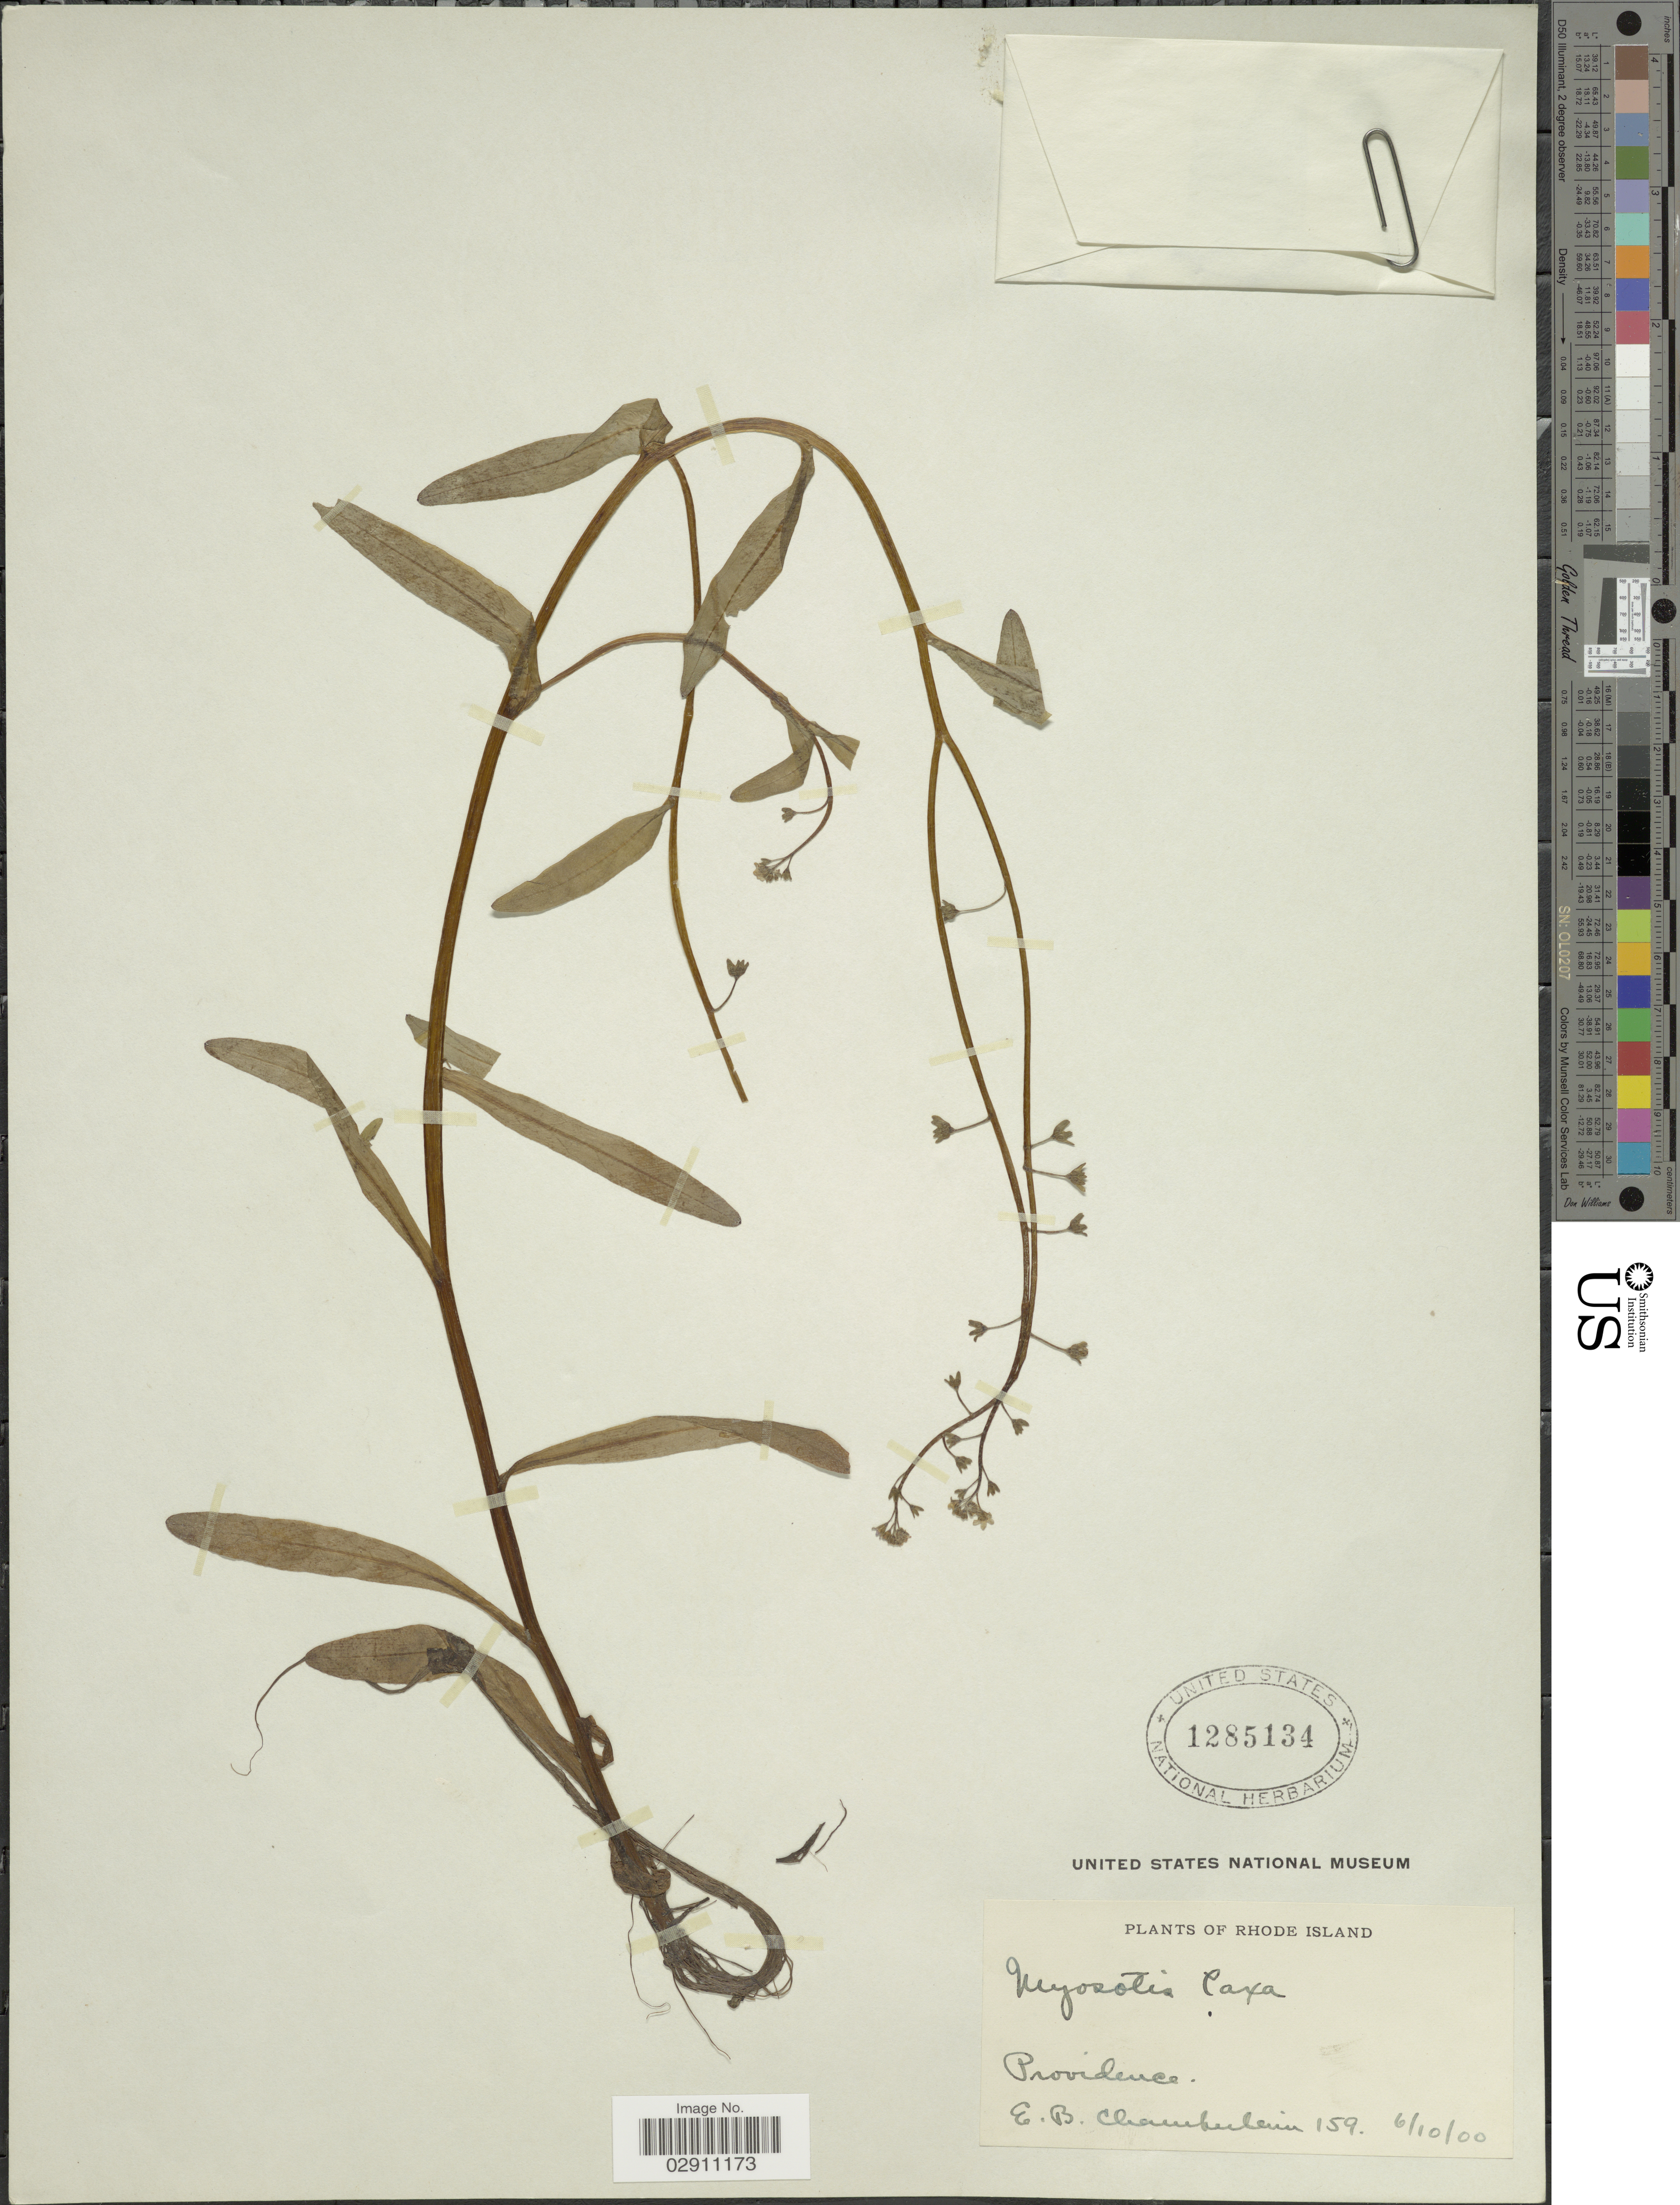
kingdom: Plantae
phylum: Tracheophyta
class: Magnoliopsida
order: Boraginales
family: Boraginaceae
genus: Myosotis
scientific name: Myosotis laxa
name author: F. Lehm.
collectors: E. Chamberlain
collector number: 159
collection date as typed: Transcribed d/m/y: 10/6/0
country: United States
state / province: Rhode Island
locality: Providence.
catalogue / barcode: US 1285134